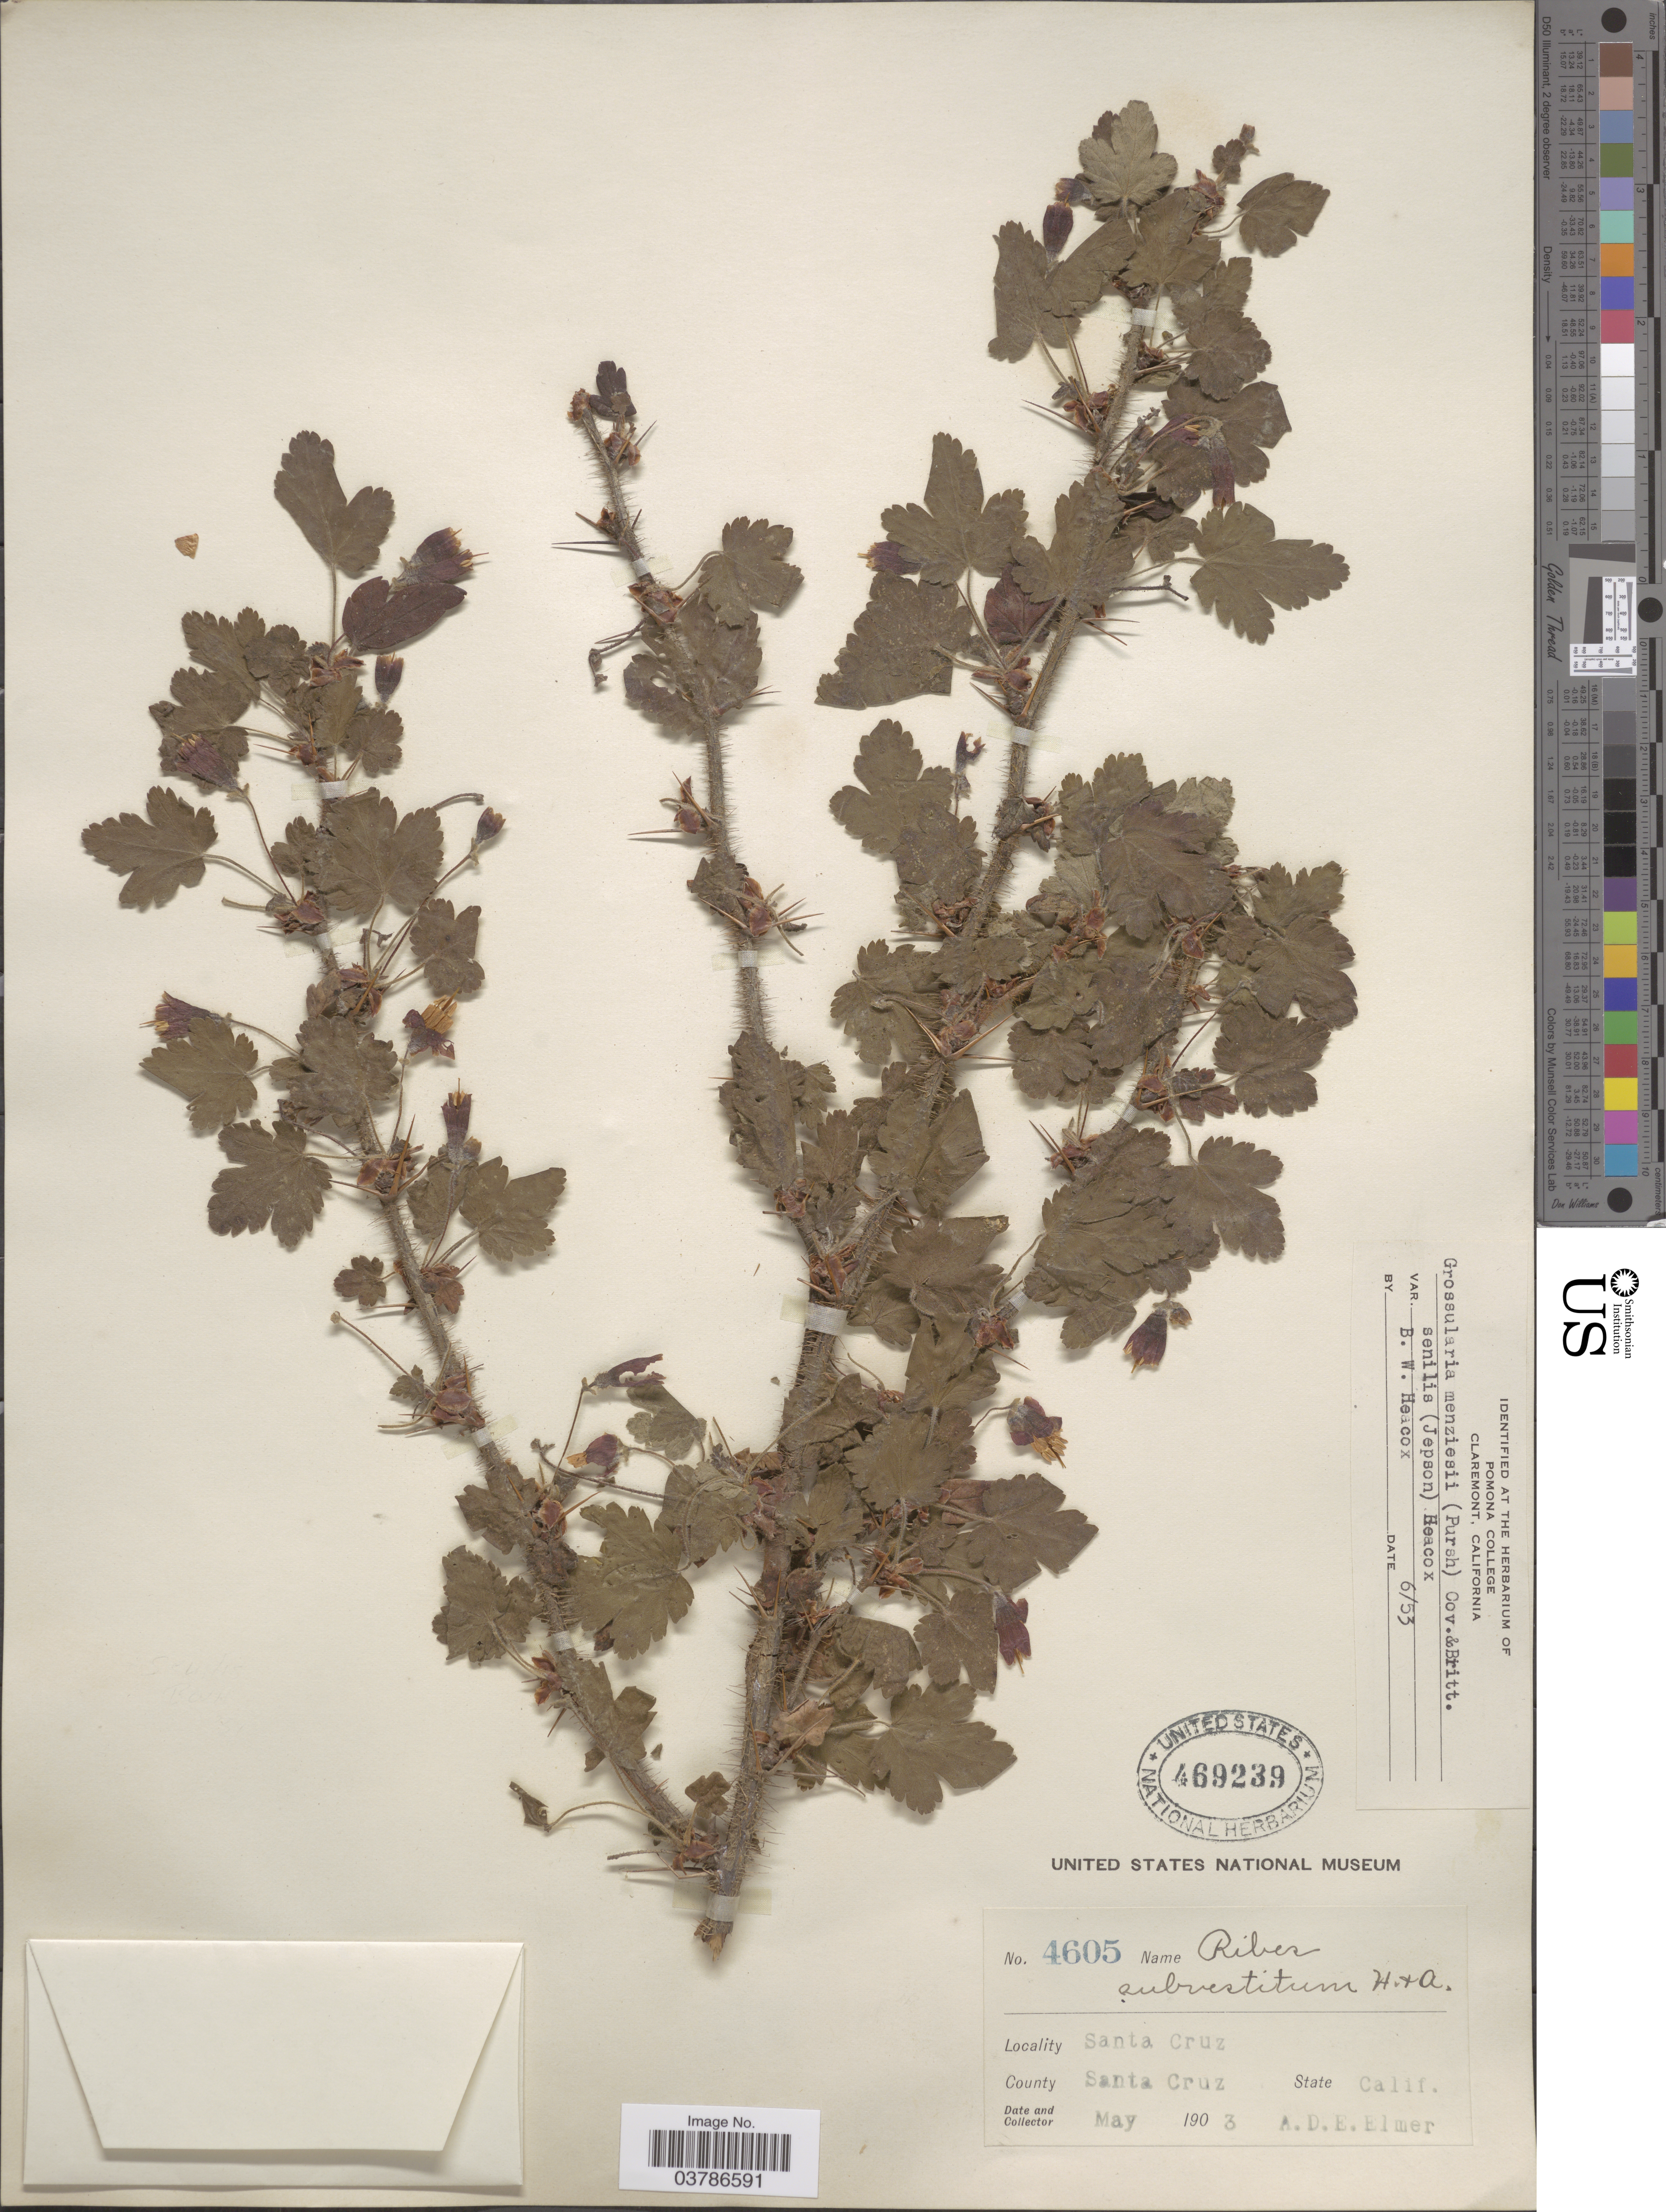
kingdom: Plantae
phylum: Tracheophyta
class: Magnoliopsida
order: Saxifragales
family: Grossulariaceae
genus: Ribes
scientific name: Ribes menziesii var. senile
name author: (Coville) Jeps.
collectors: A. D. E. Elmer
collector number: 4605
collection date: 1903-05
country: United States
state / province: California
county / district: Santa Cruz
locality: Santa Cruz. County Santa Cruz.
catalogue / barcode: US 469239